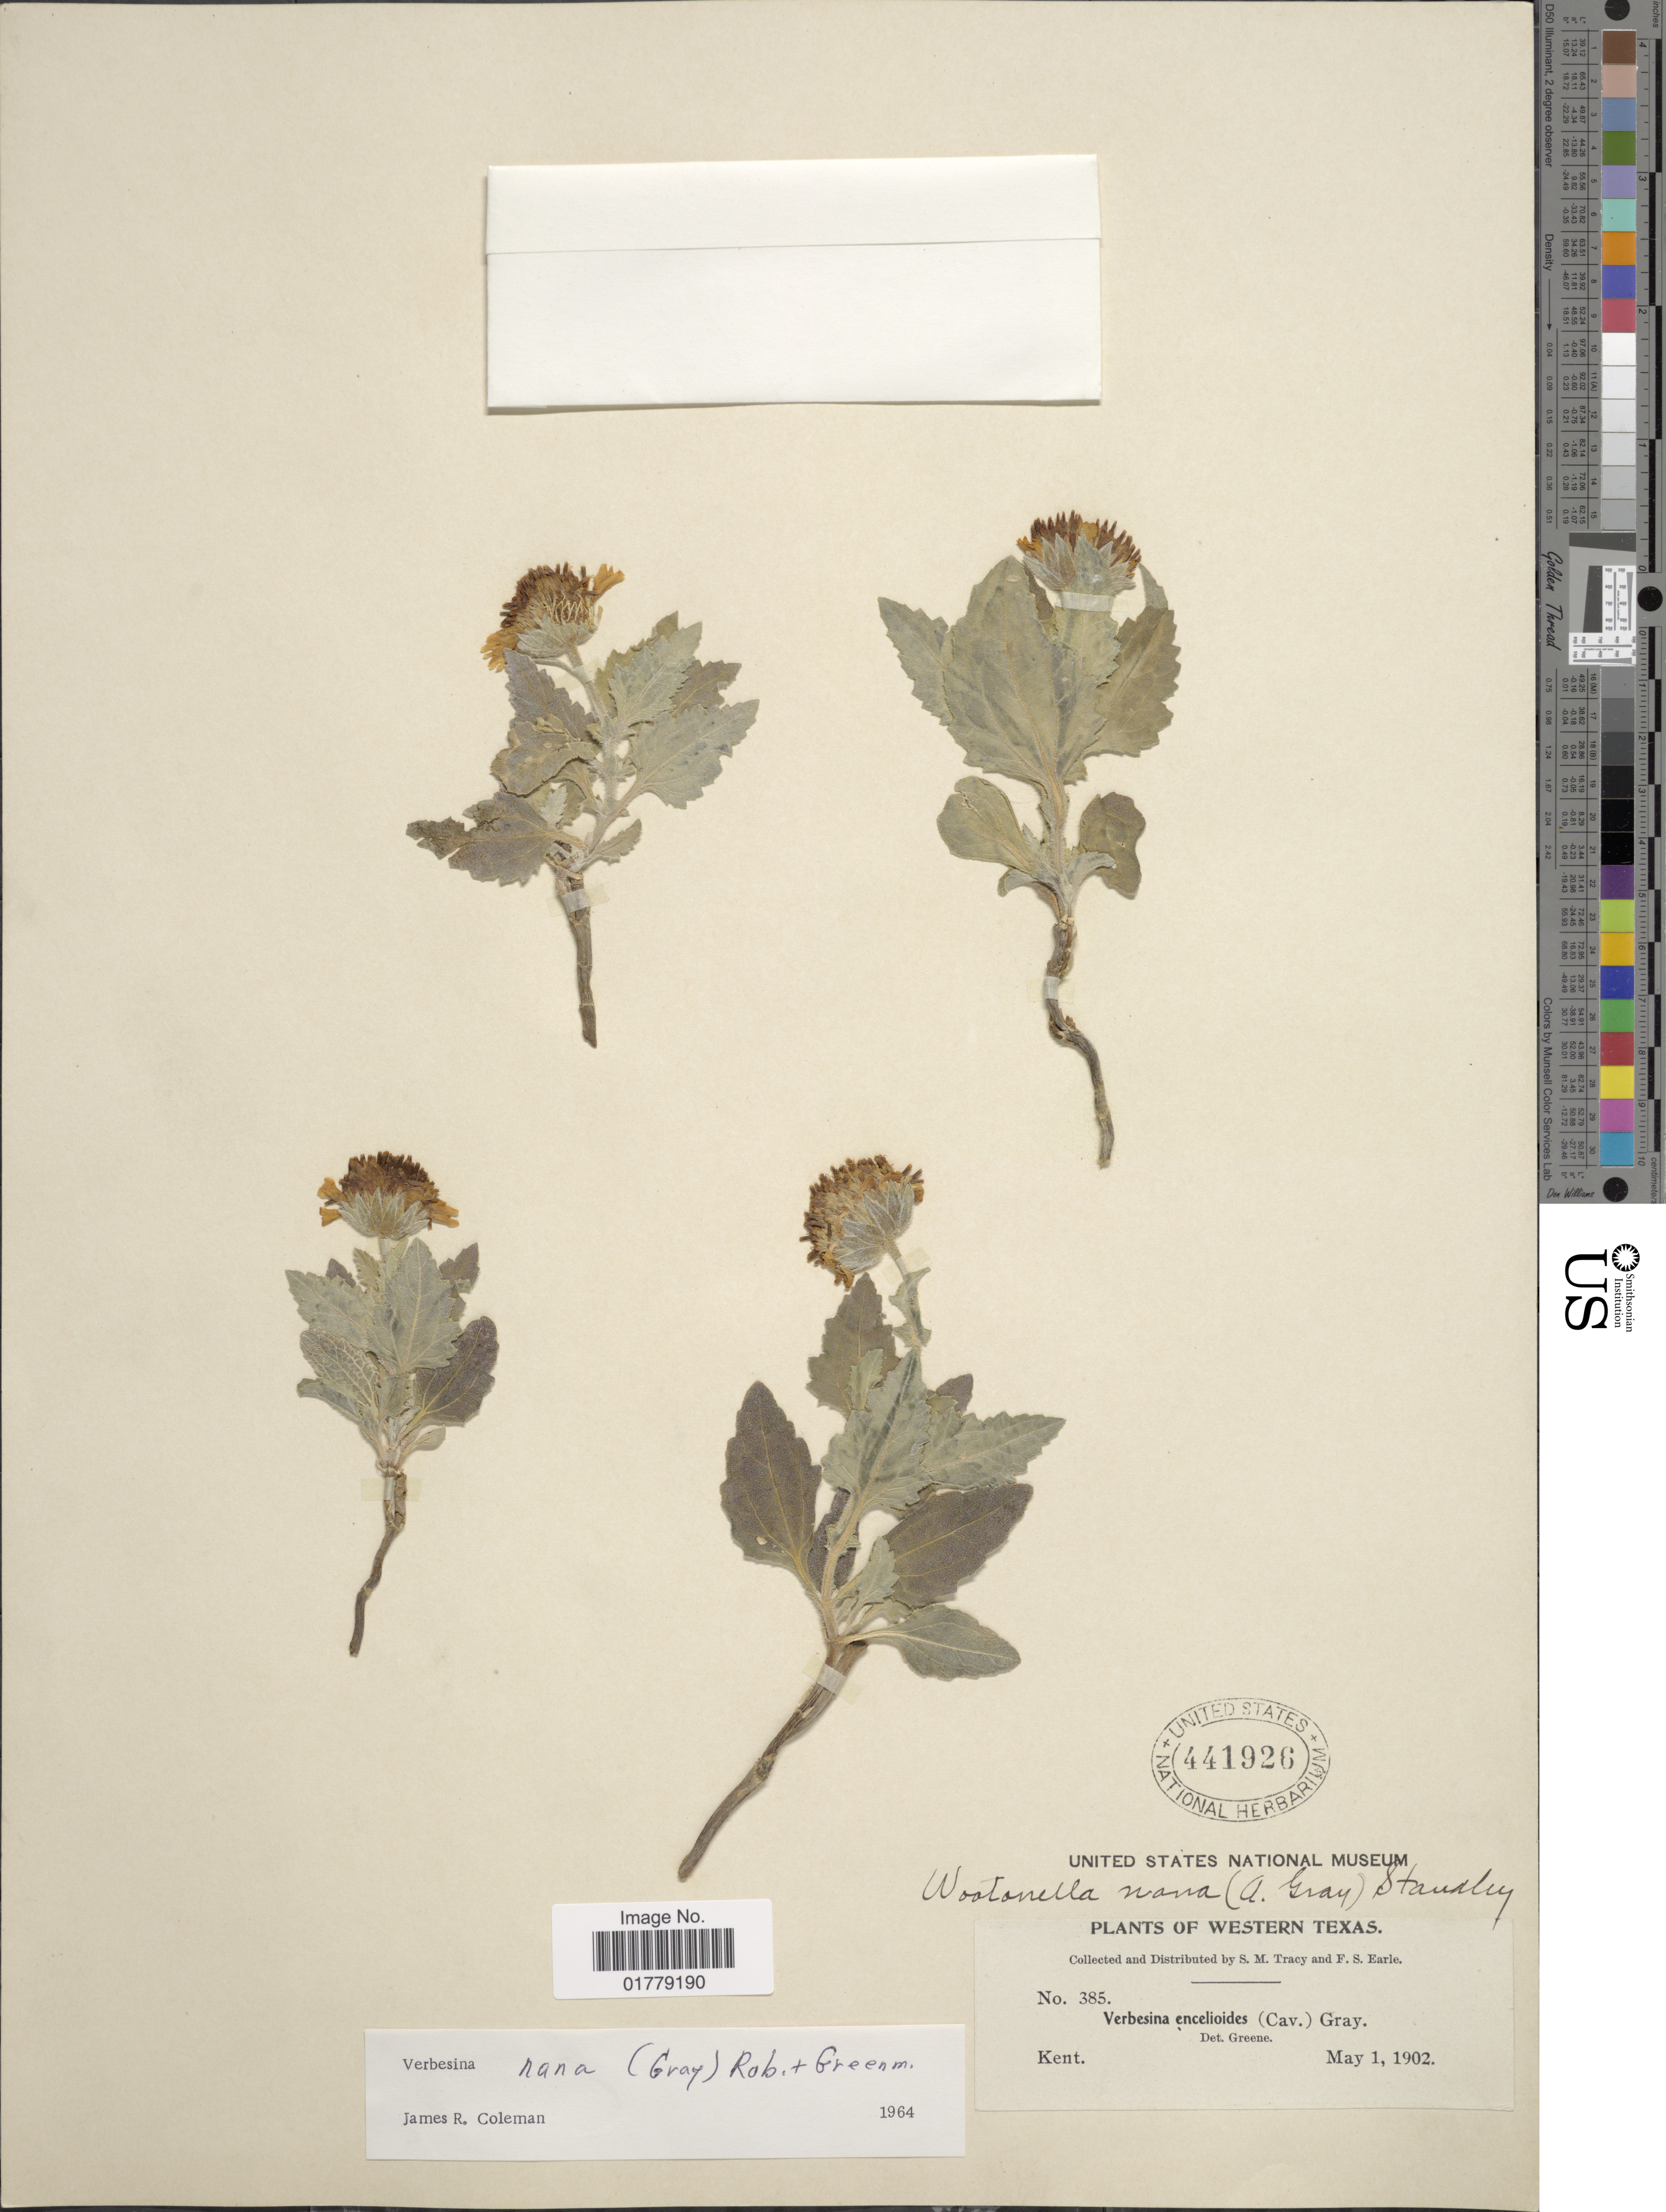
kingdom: Plantae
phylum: Tracheophyta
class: Magnoliopsida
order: Asterales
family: Asteraceae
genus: Verbesina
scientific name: Verbesina nana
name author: (A. Gray) B.L. Rob. & Greenm.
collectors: S. M. Tracy & F. S. Earle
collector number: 385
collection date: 1902-05-01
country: United States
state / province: Texas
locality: Western Texas. Kent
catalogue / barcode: US 441926